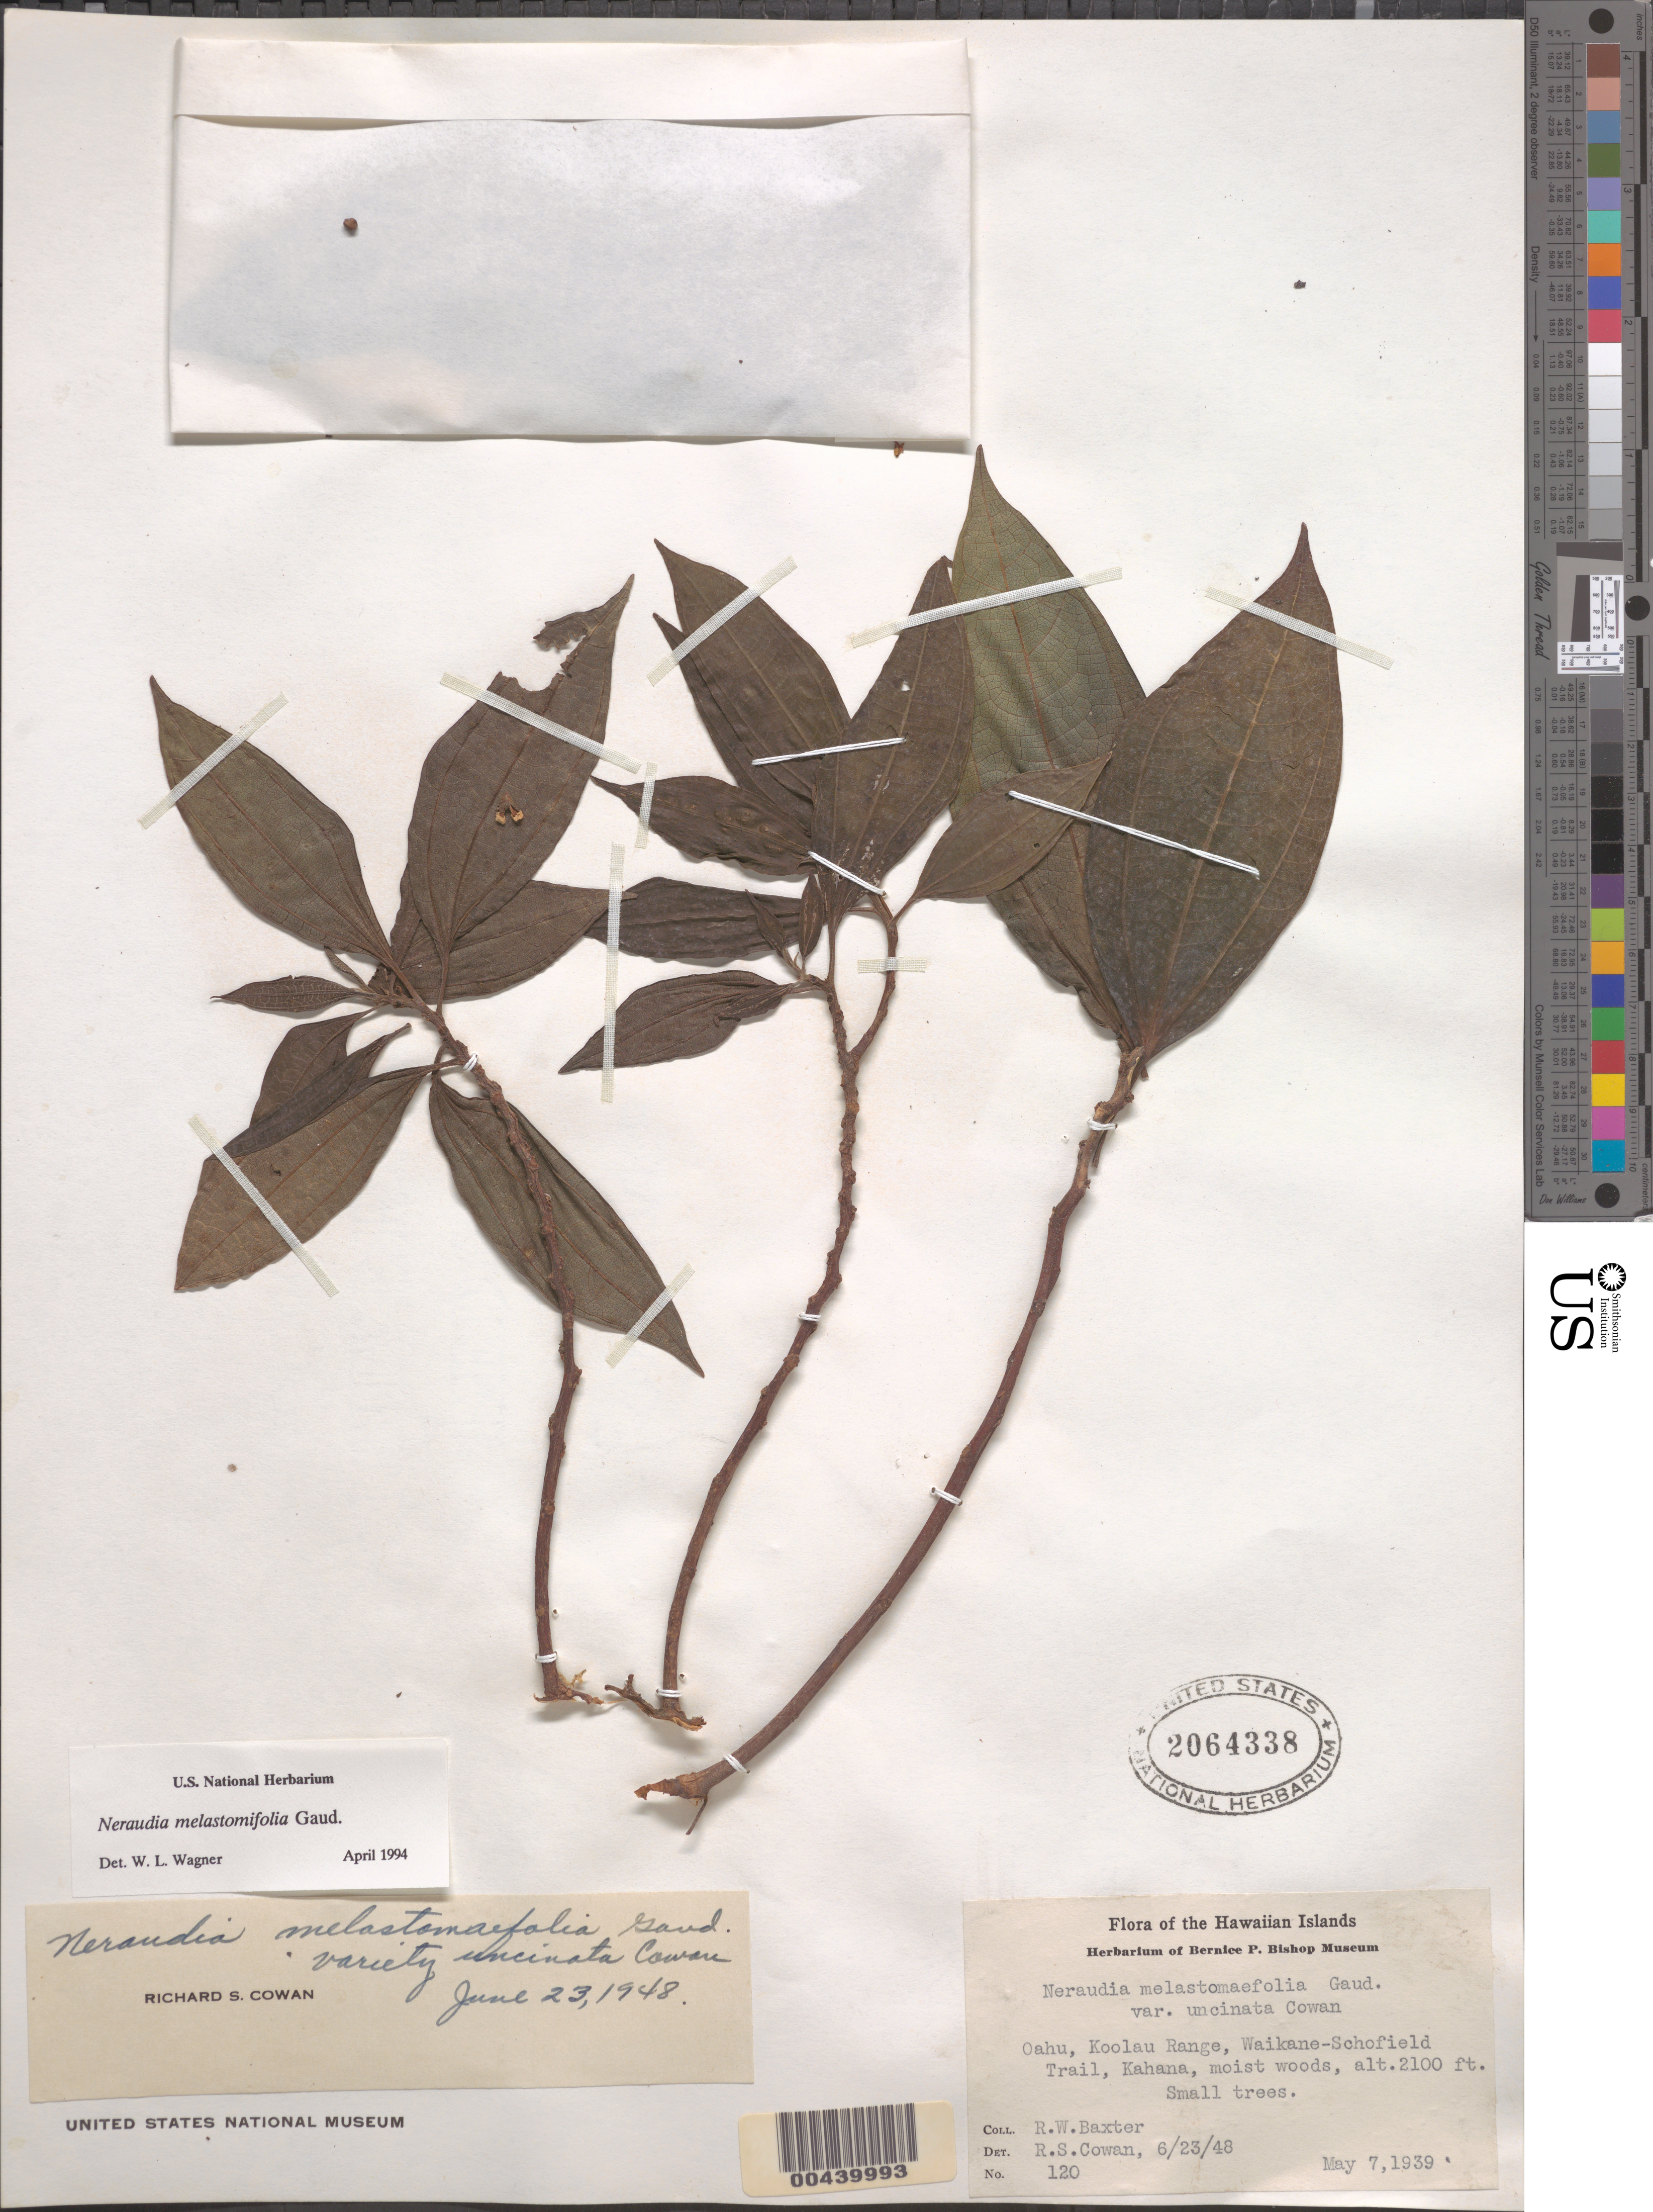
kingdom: Plantae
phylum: Tracheophyta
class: Magnoliopsida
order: Rosales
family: Urticaceae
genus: Neraudia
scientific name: Neraudia melastomifolia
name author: Gaudich.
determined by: Wagner, W. L., (BOT), Smithsonian Institution - National Museum of Natural History (UNITED STATES)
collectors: R. Baxter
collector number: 120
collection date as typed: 7 May 1939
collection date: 1939-05-07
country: United States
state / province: Hawaii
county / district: Honolulu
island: Oahu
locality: Koolau Range, Waikane-Schofield Trail, Kahana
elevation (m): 640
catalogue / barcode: US 2064338